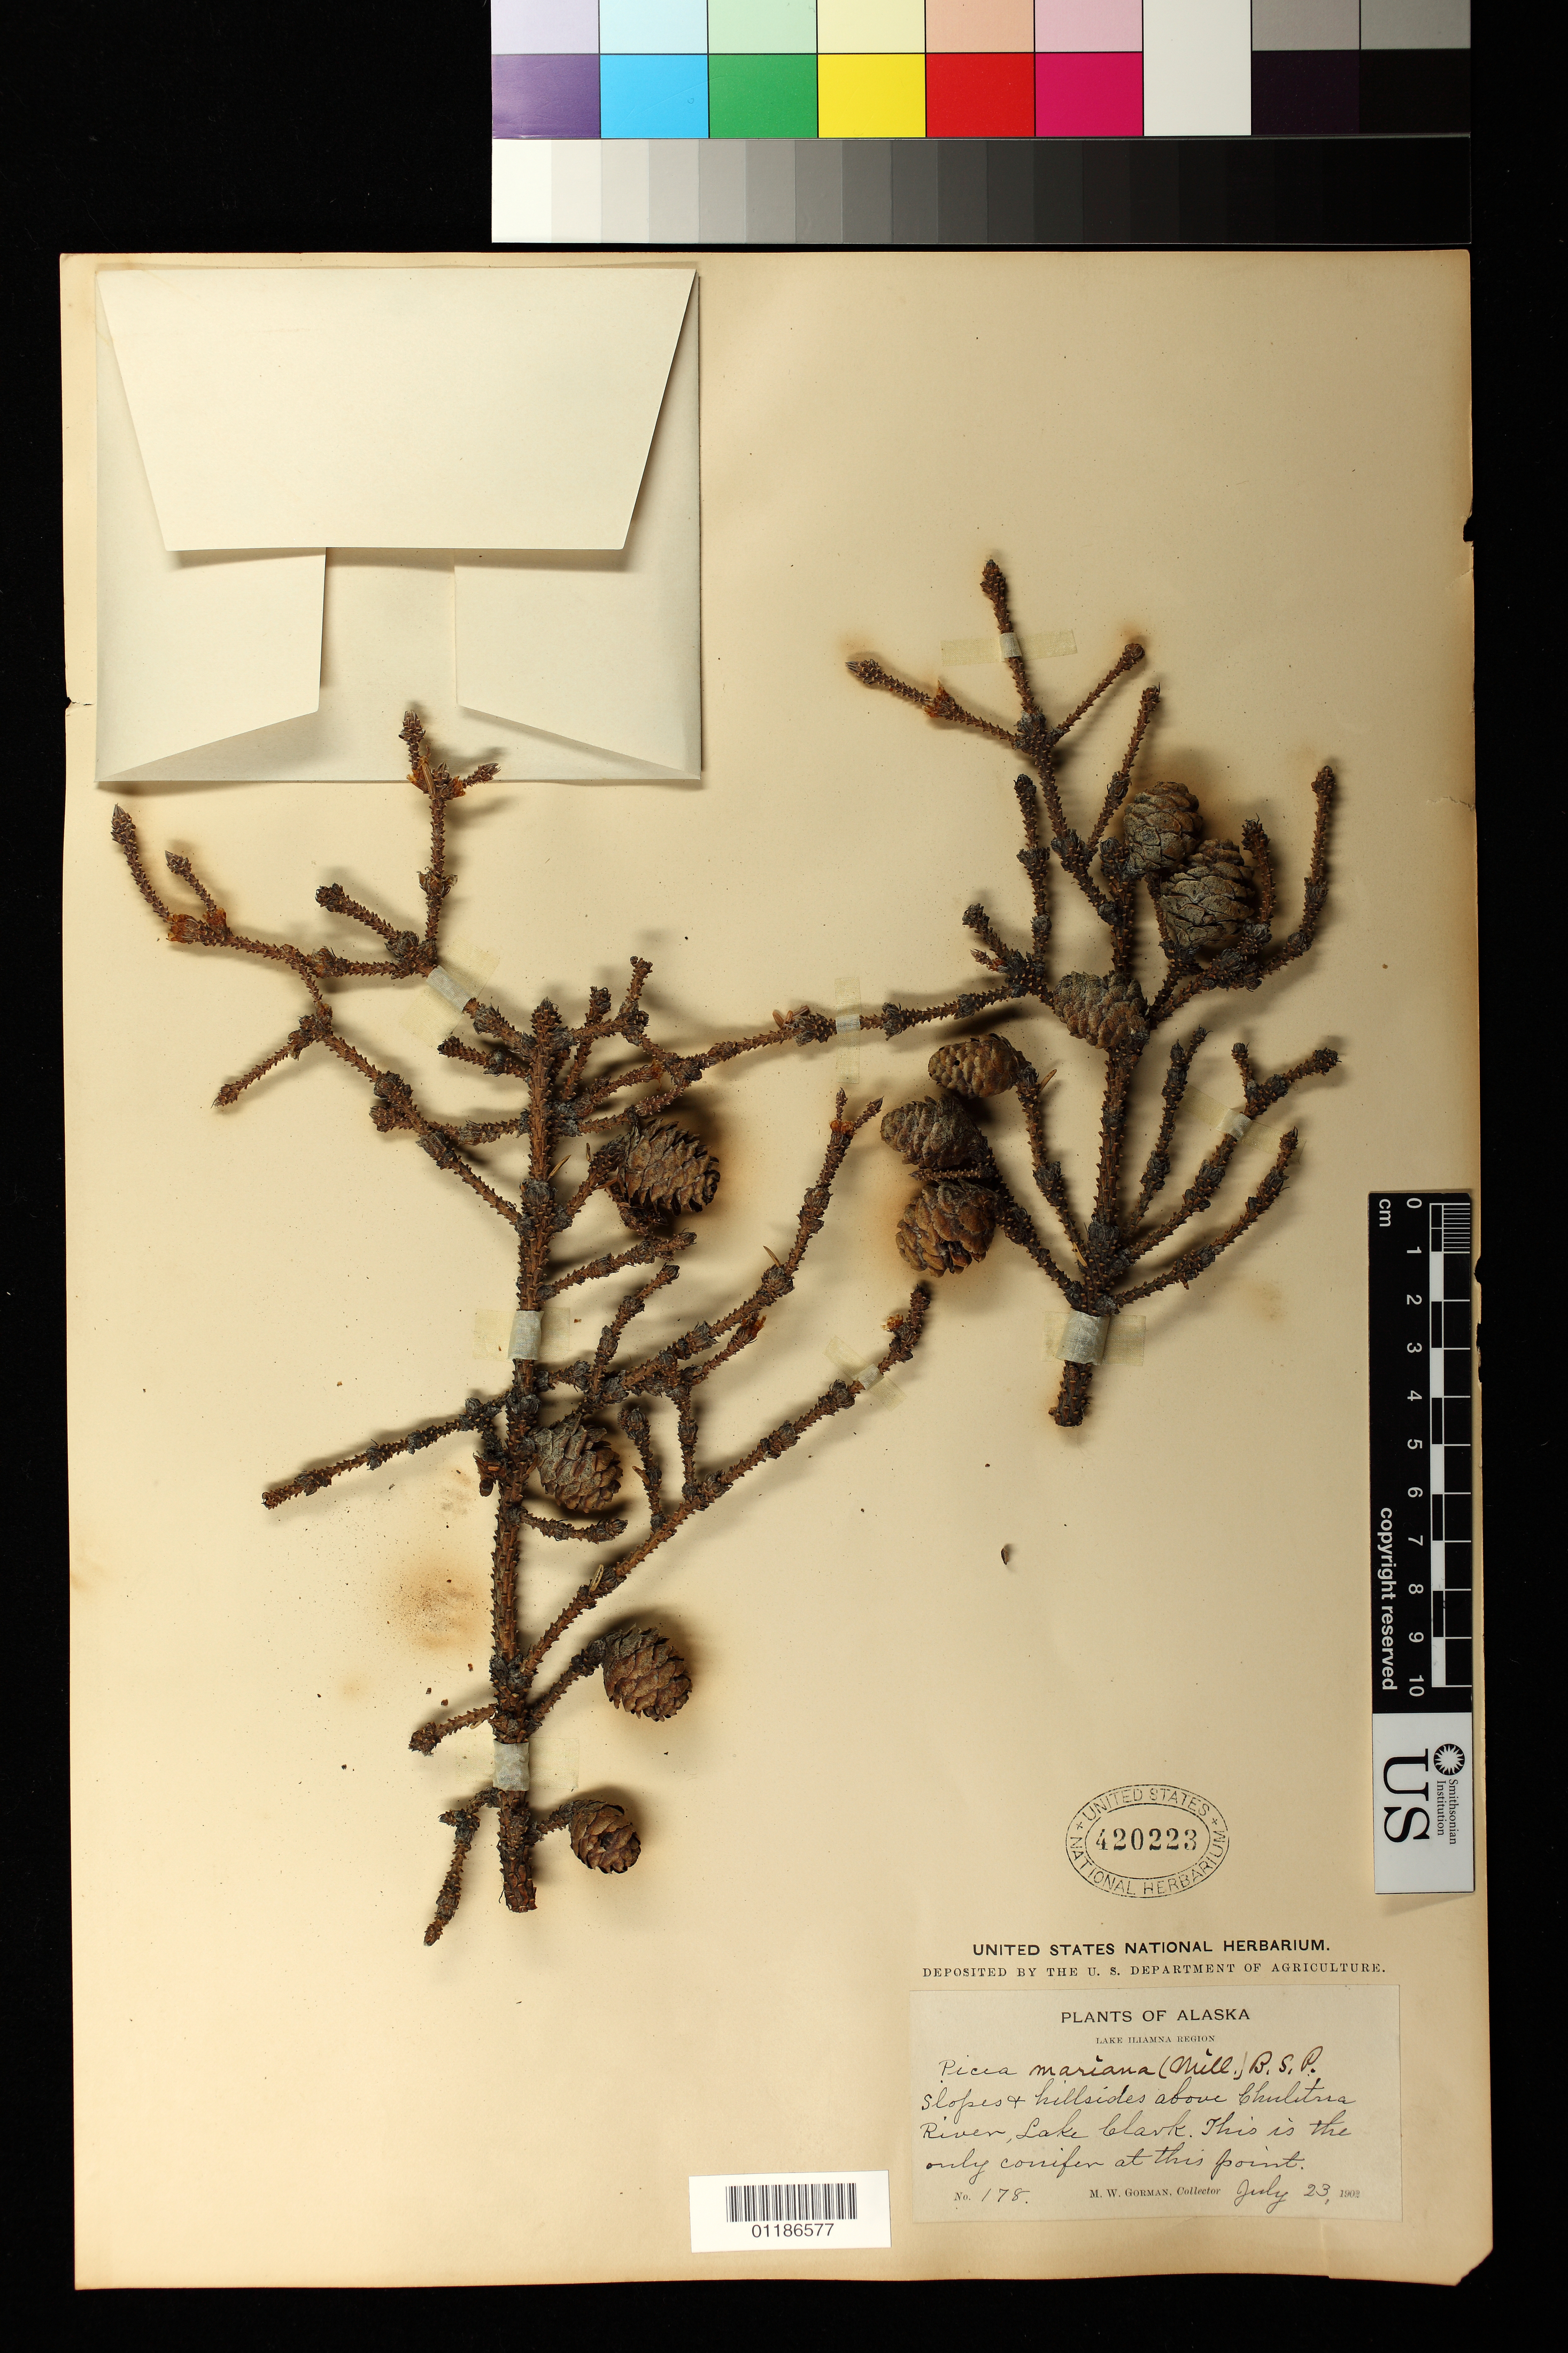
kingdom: Plantae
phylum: Tracheophyta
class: Pinopsida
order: Pinales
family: Pinaceae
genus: Picea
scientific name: Picea mariana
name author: (Mill.) Britton, Stearns & Poggenb.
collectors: M. W. Gorman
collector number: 178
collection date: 1902-07-23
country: United States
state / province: Alaska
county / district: Lake and Peninsula Borough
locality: Slopes & hillsides above Chulitna River, Lake Clark.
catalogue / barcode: US 420223